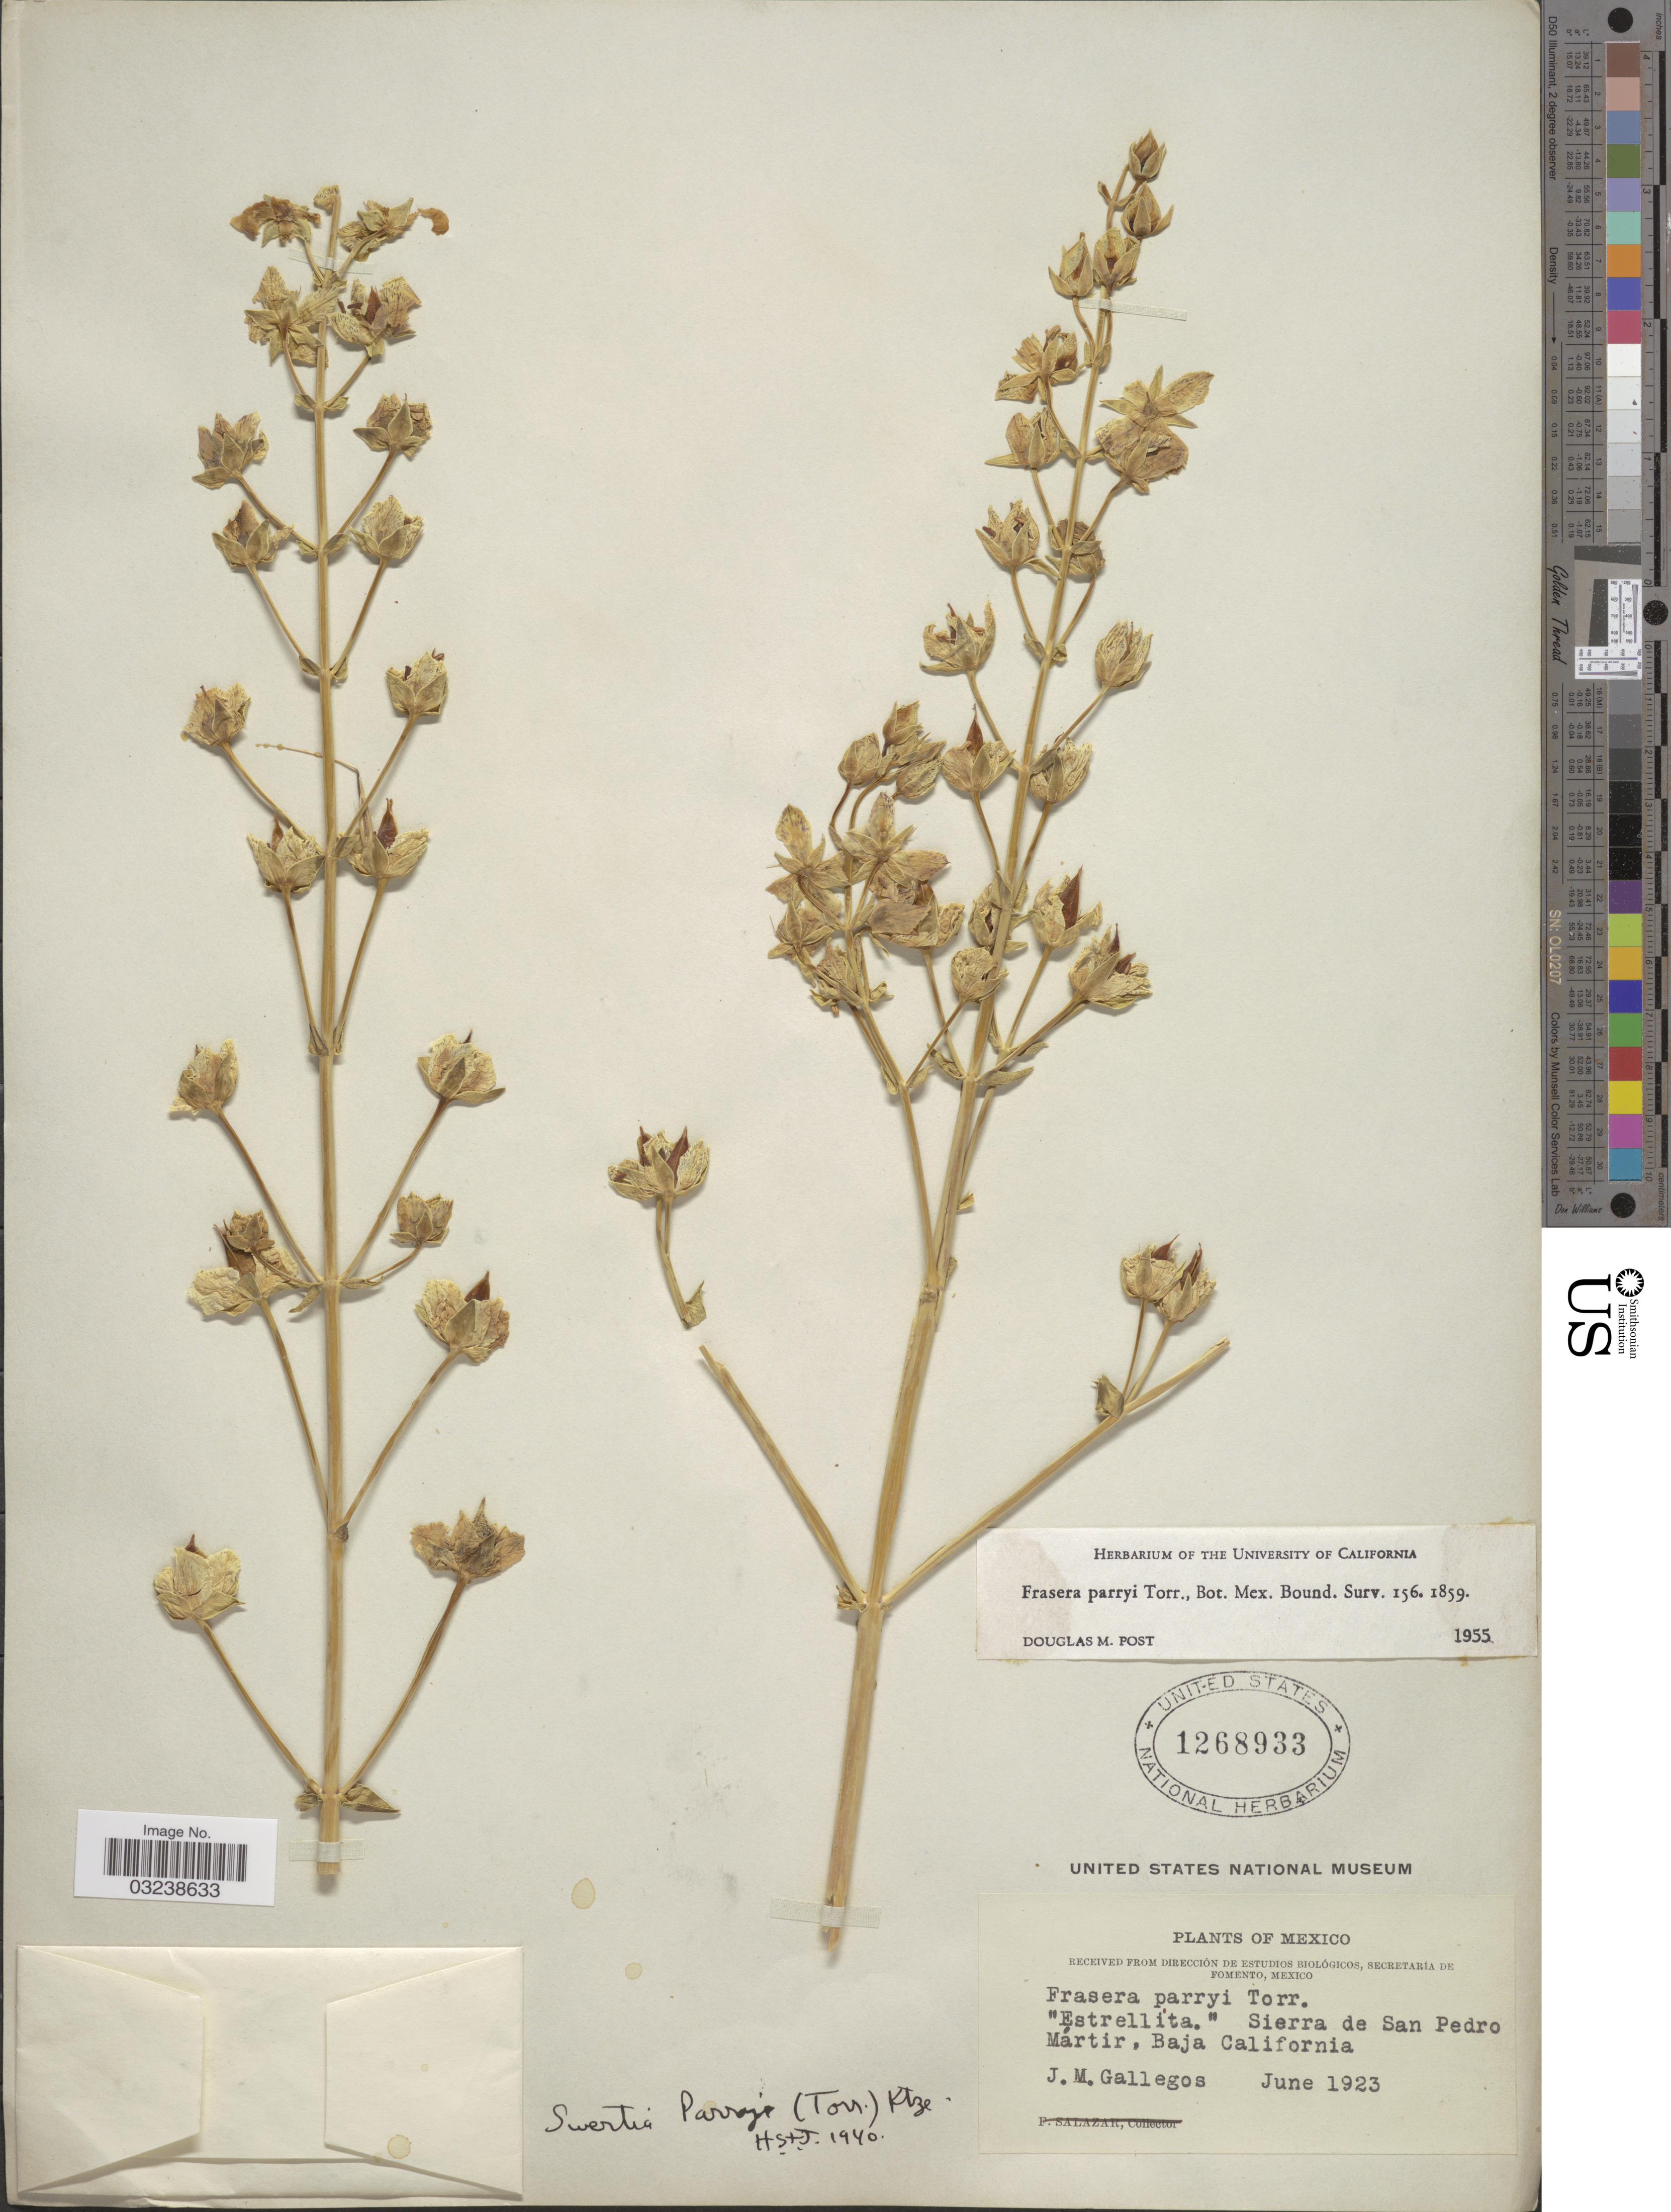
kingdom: Plantae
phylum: Tracheophyta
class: Magnoliopsida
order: Gentianales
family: Gentianaceae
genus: Swertia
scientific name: Swertia parryi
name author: (Torr.) Kuntze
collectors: J. Gallegos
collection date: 1923-06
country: Mexico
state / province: Baja California Norte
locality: Estrellita.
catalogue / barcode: US 1268933